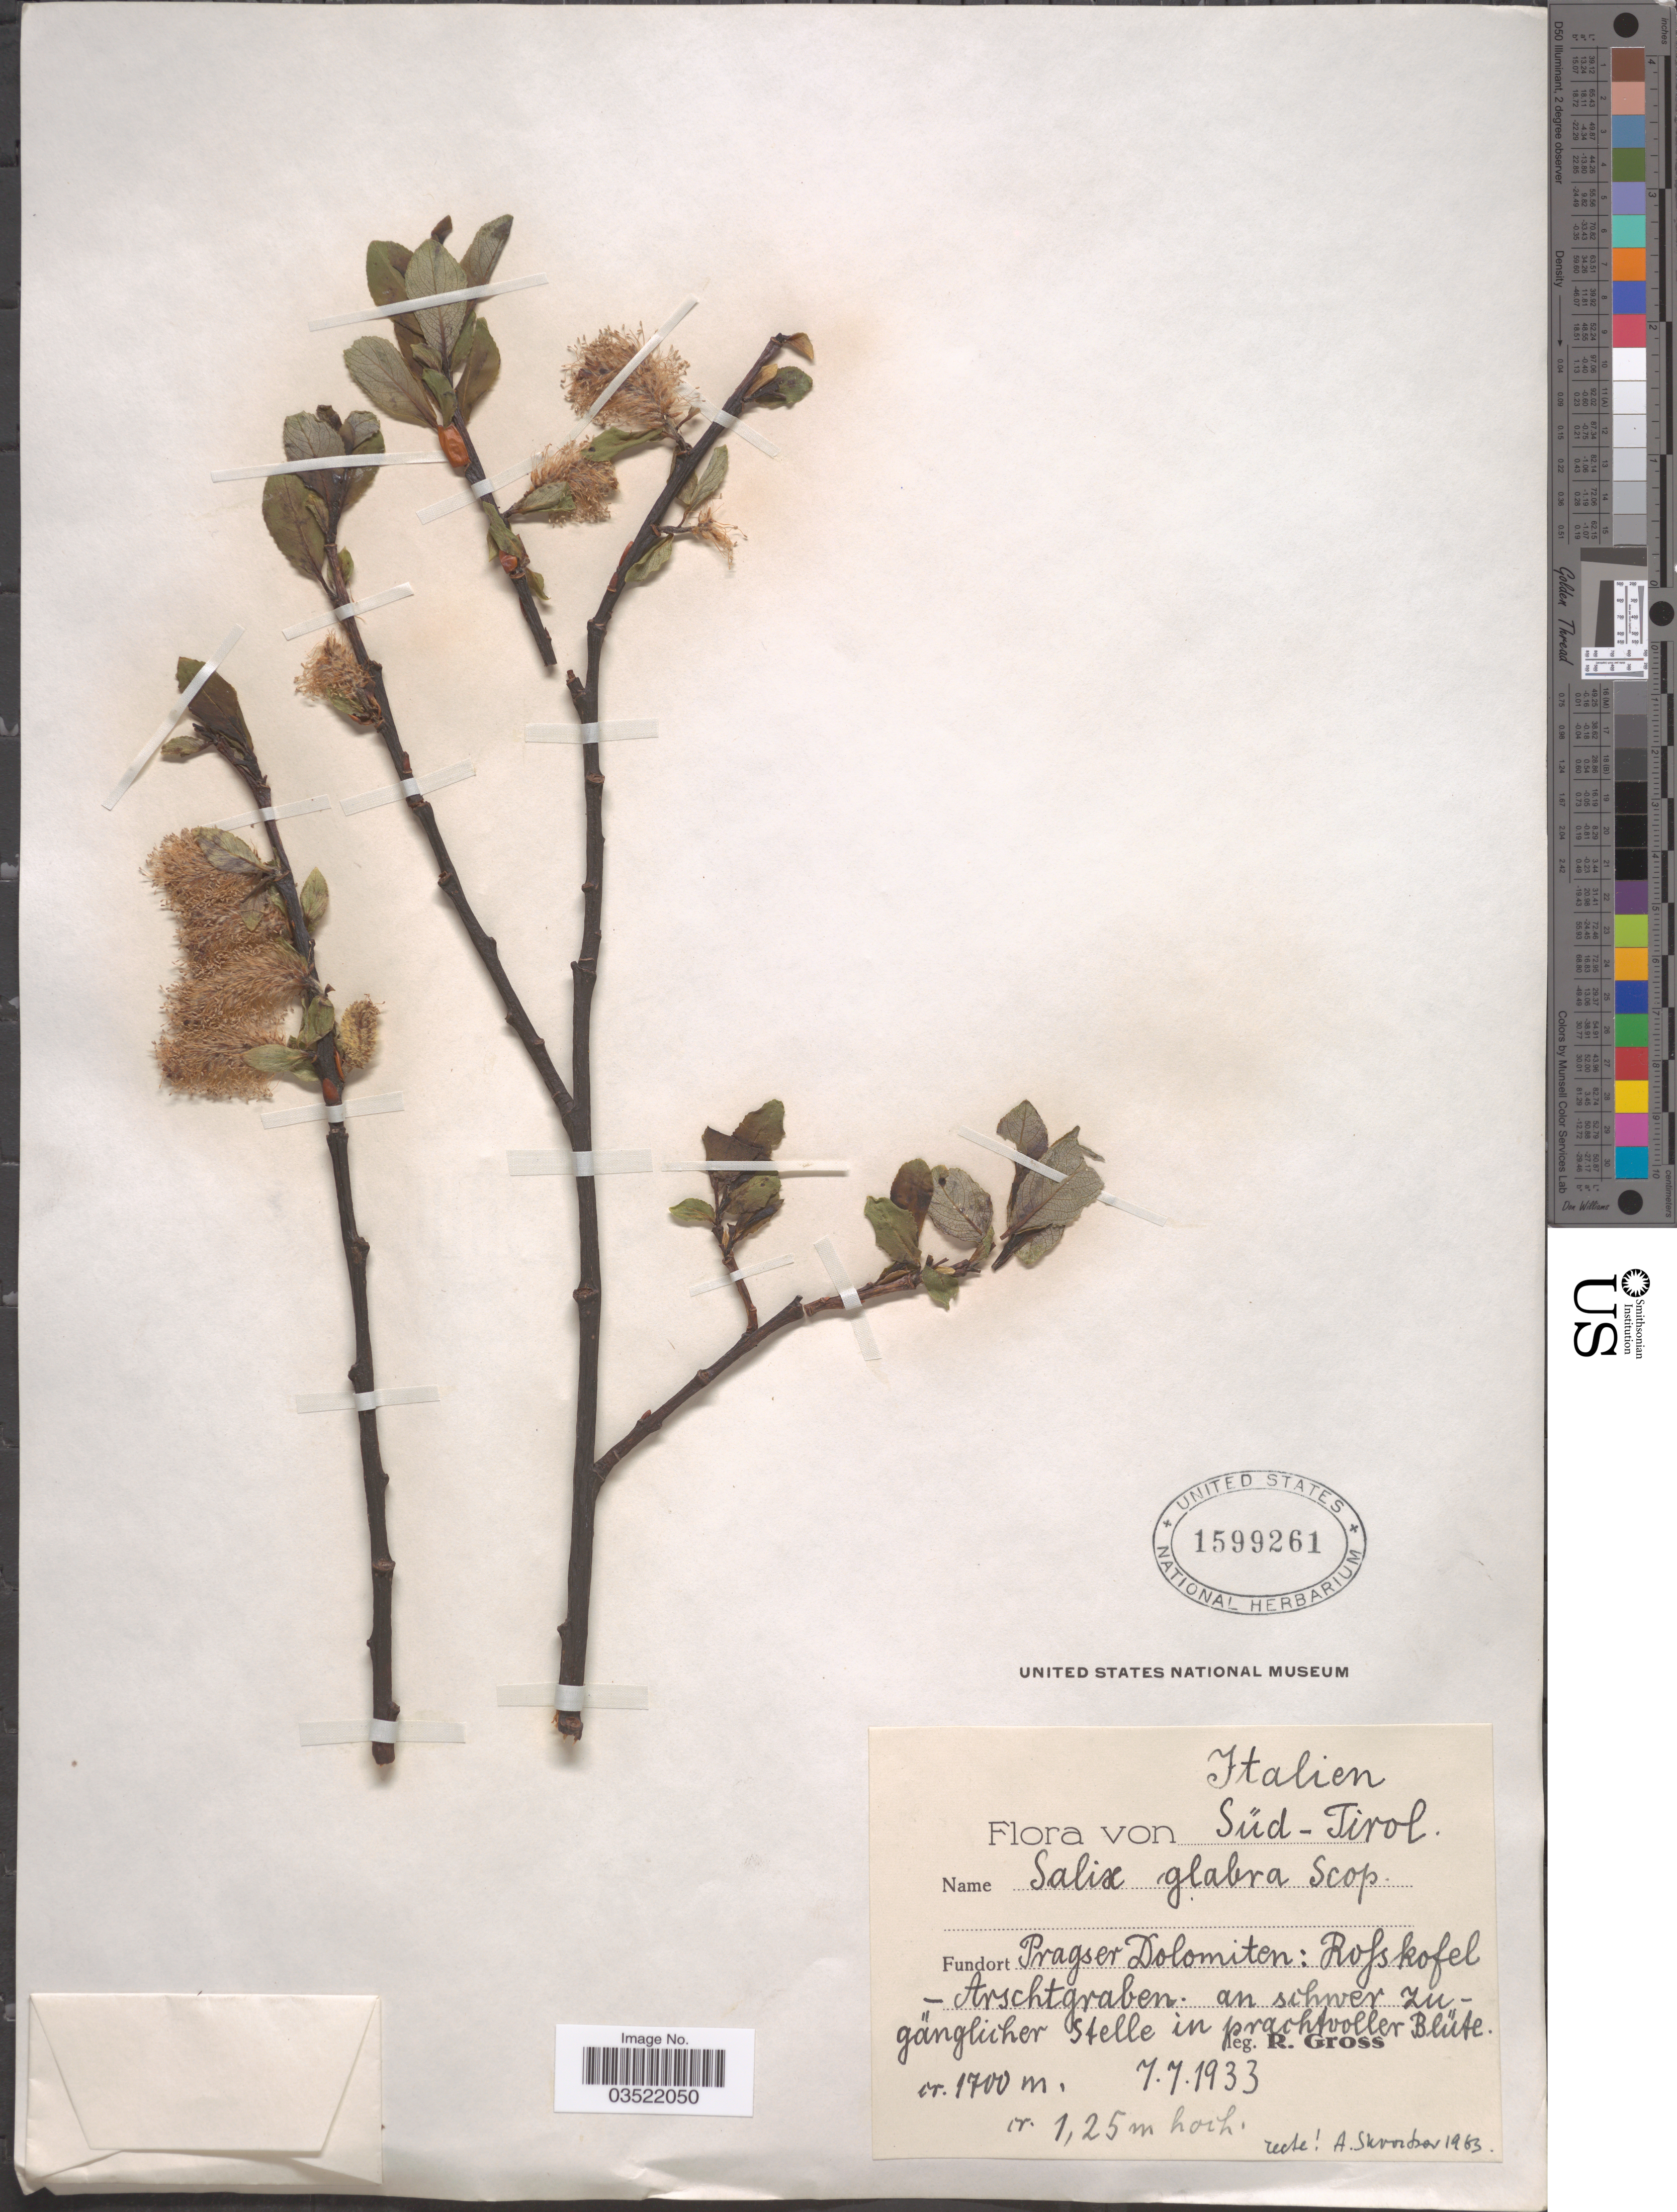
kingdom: Plantae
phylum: Tracheophyta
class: Magnoliopsida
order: Malpighiales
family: Salicaceae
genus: Salix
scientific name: Salix glabra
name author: Scop.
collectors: R. Gross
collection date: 1933-07-07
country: Italy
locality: Süd-Tirol. Pragser Dolomiten: Rofskofel - Arschtgraben.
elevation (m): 1700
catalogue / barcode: US 1599261